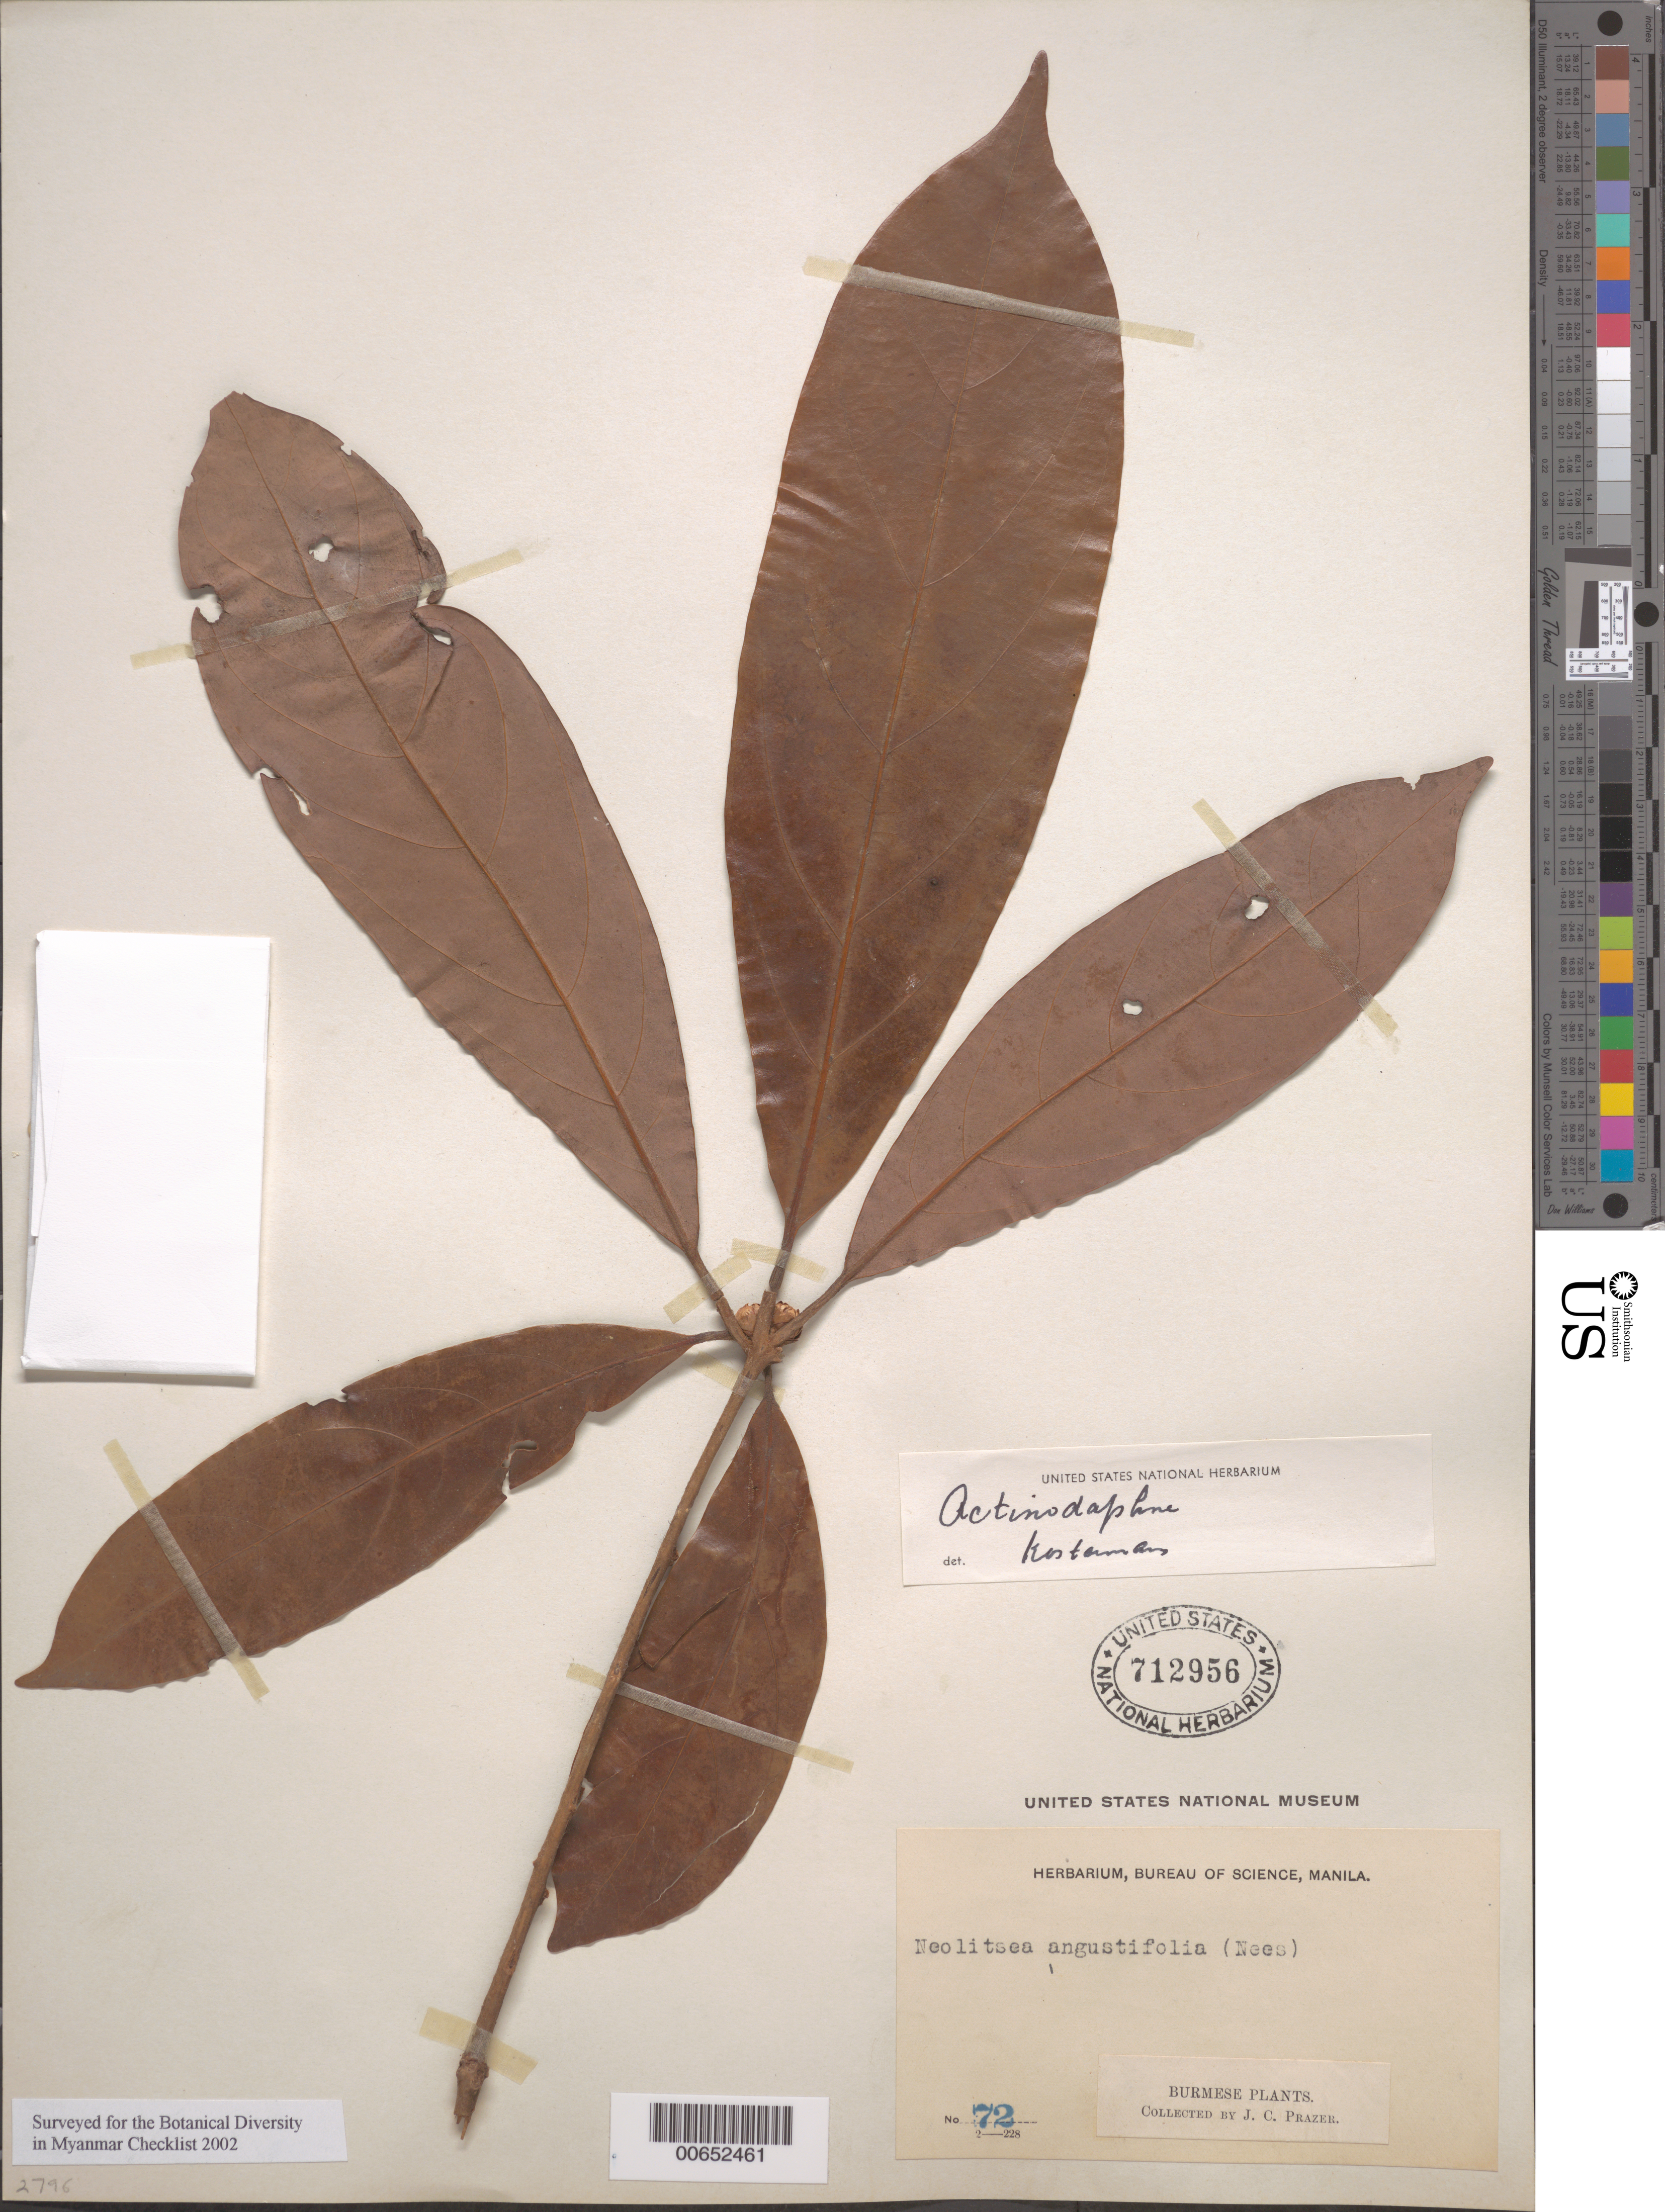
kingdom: Plantae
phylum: Tracheophyta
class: Magnoliopsida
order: Laurales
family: Lauraceae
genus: Actinodaphne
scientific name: Actinodaphne angustifolia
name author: Nees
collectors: J. Prazer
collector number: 72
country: Myanmar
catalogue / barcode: US 712956